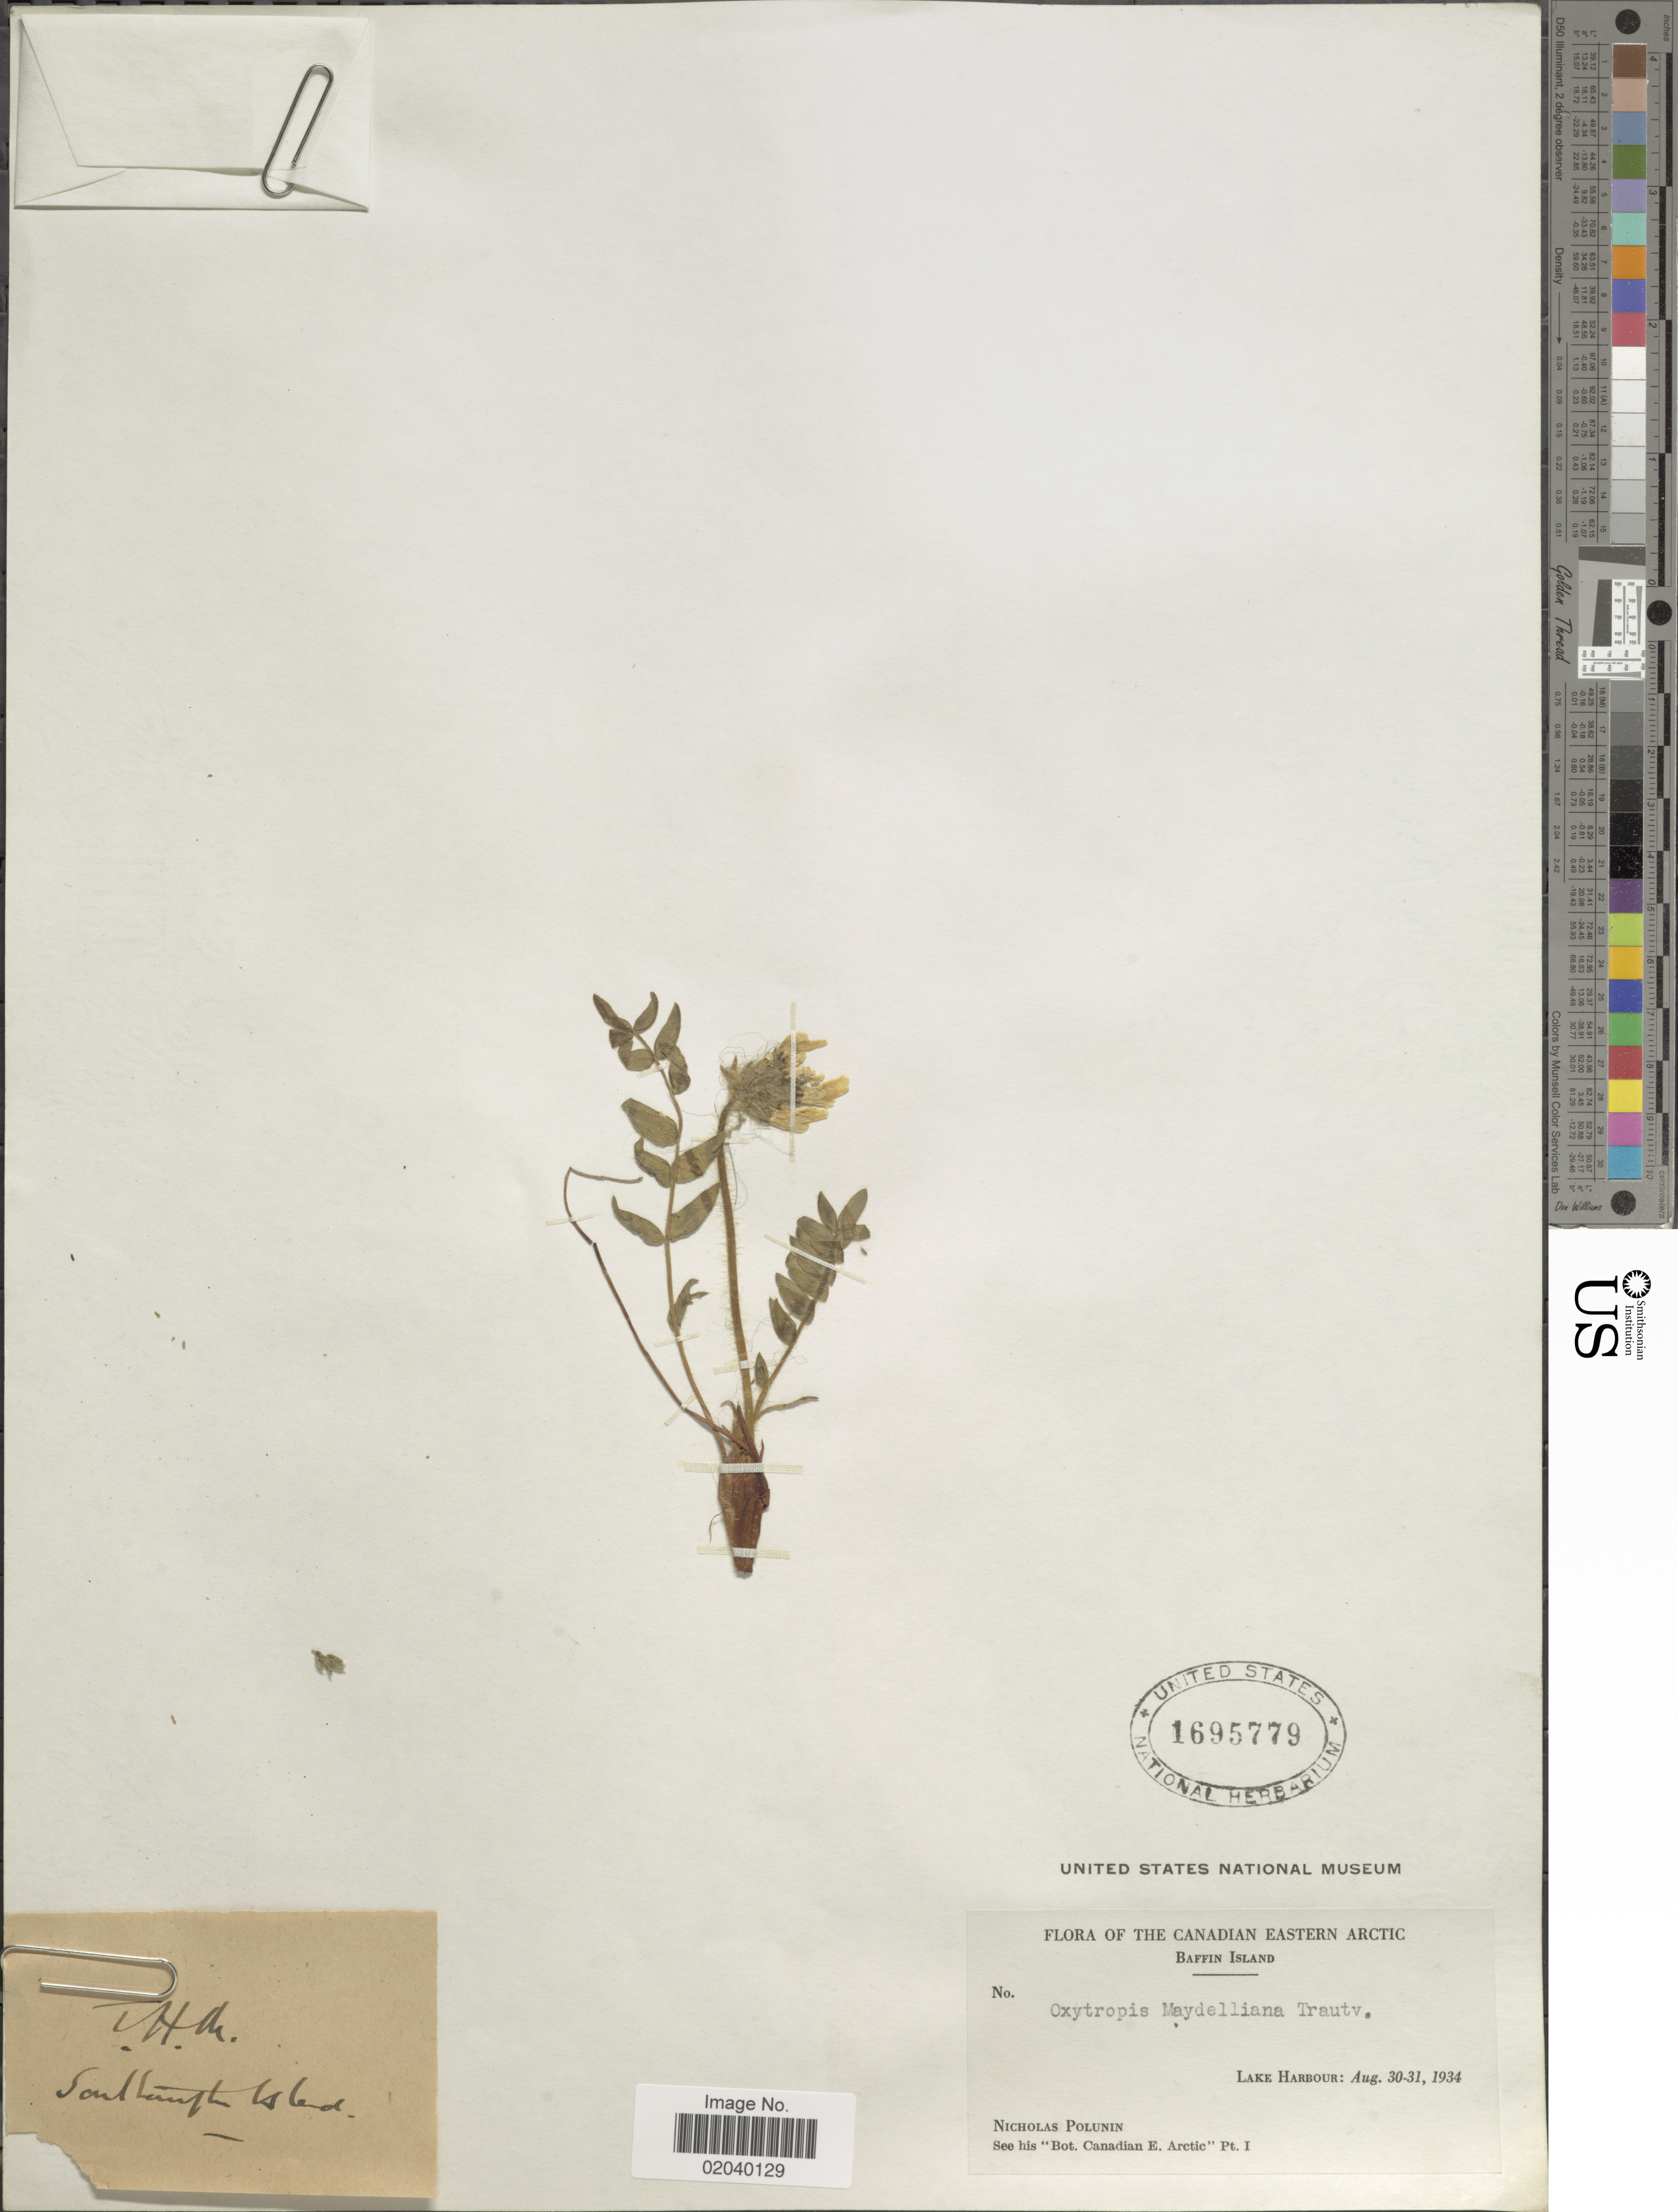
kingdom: Plantae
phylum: Tracheophyta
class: Magnoliopsida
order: Fabales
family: Fabaceae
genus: Oxytropis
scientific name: Oxytropis maydelliana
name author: Trautv.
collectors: N. V. Polunin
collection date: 1934-08-30/1934-08-31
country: Canada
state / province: Nunavut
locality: The Canadian Eastern Arctic, Baffin Island, Lake Harbour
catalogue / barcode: US 1695779